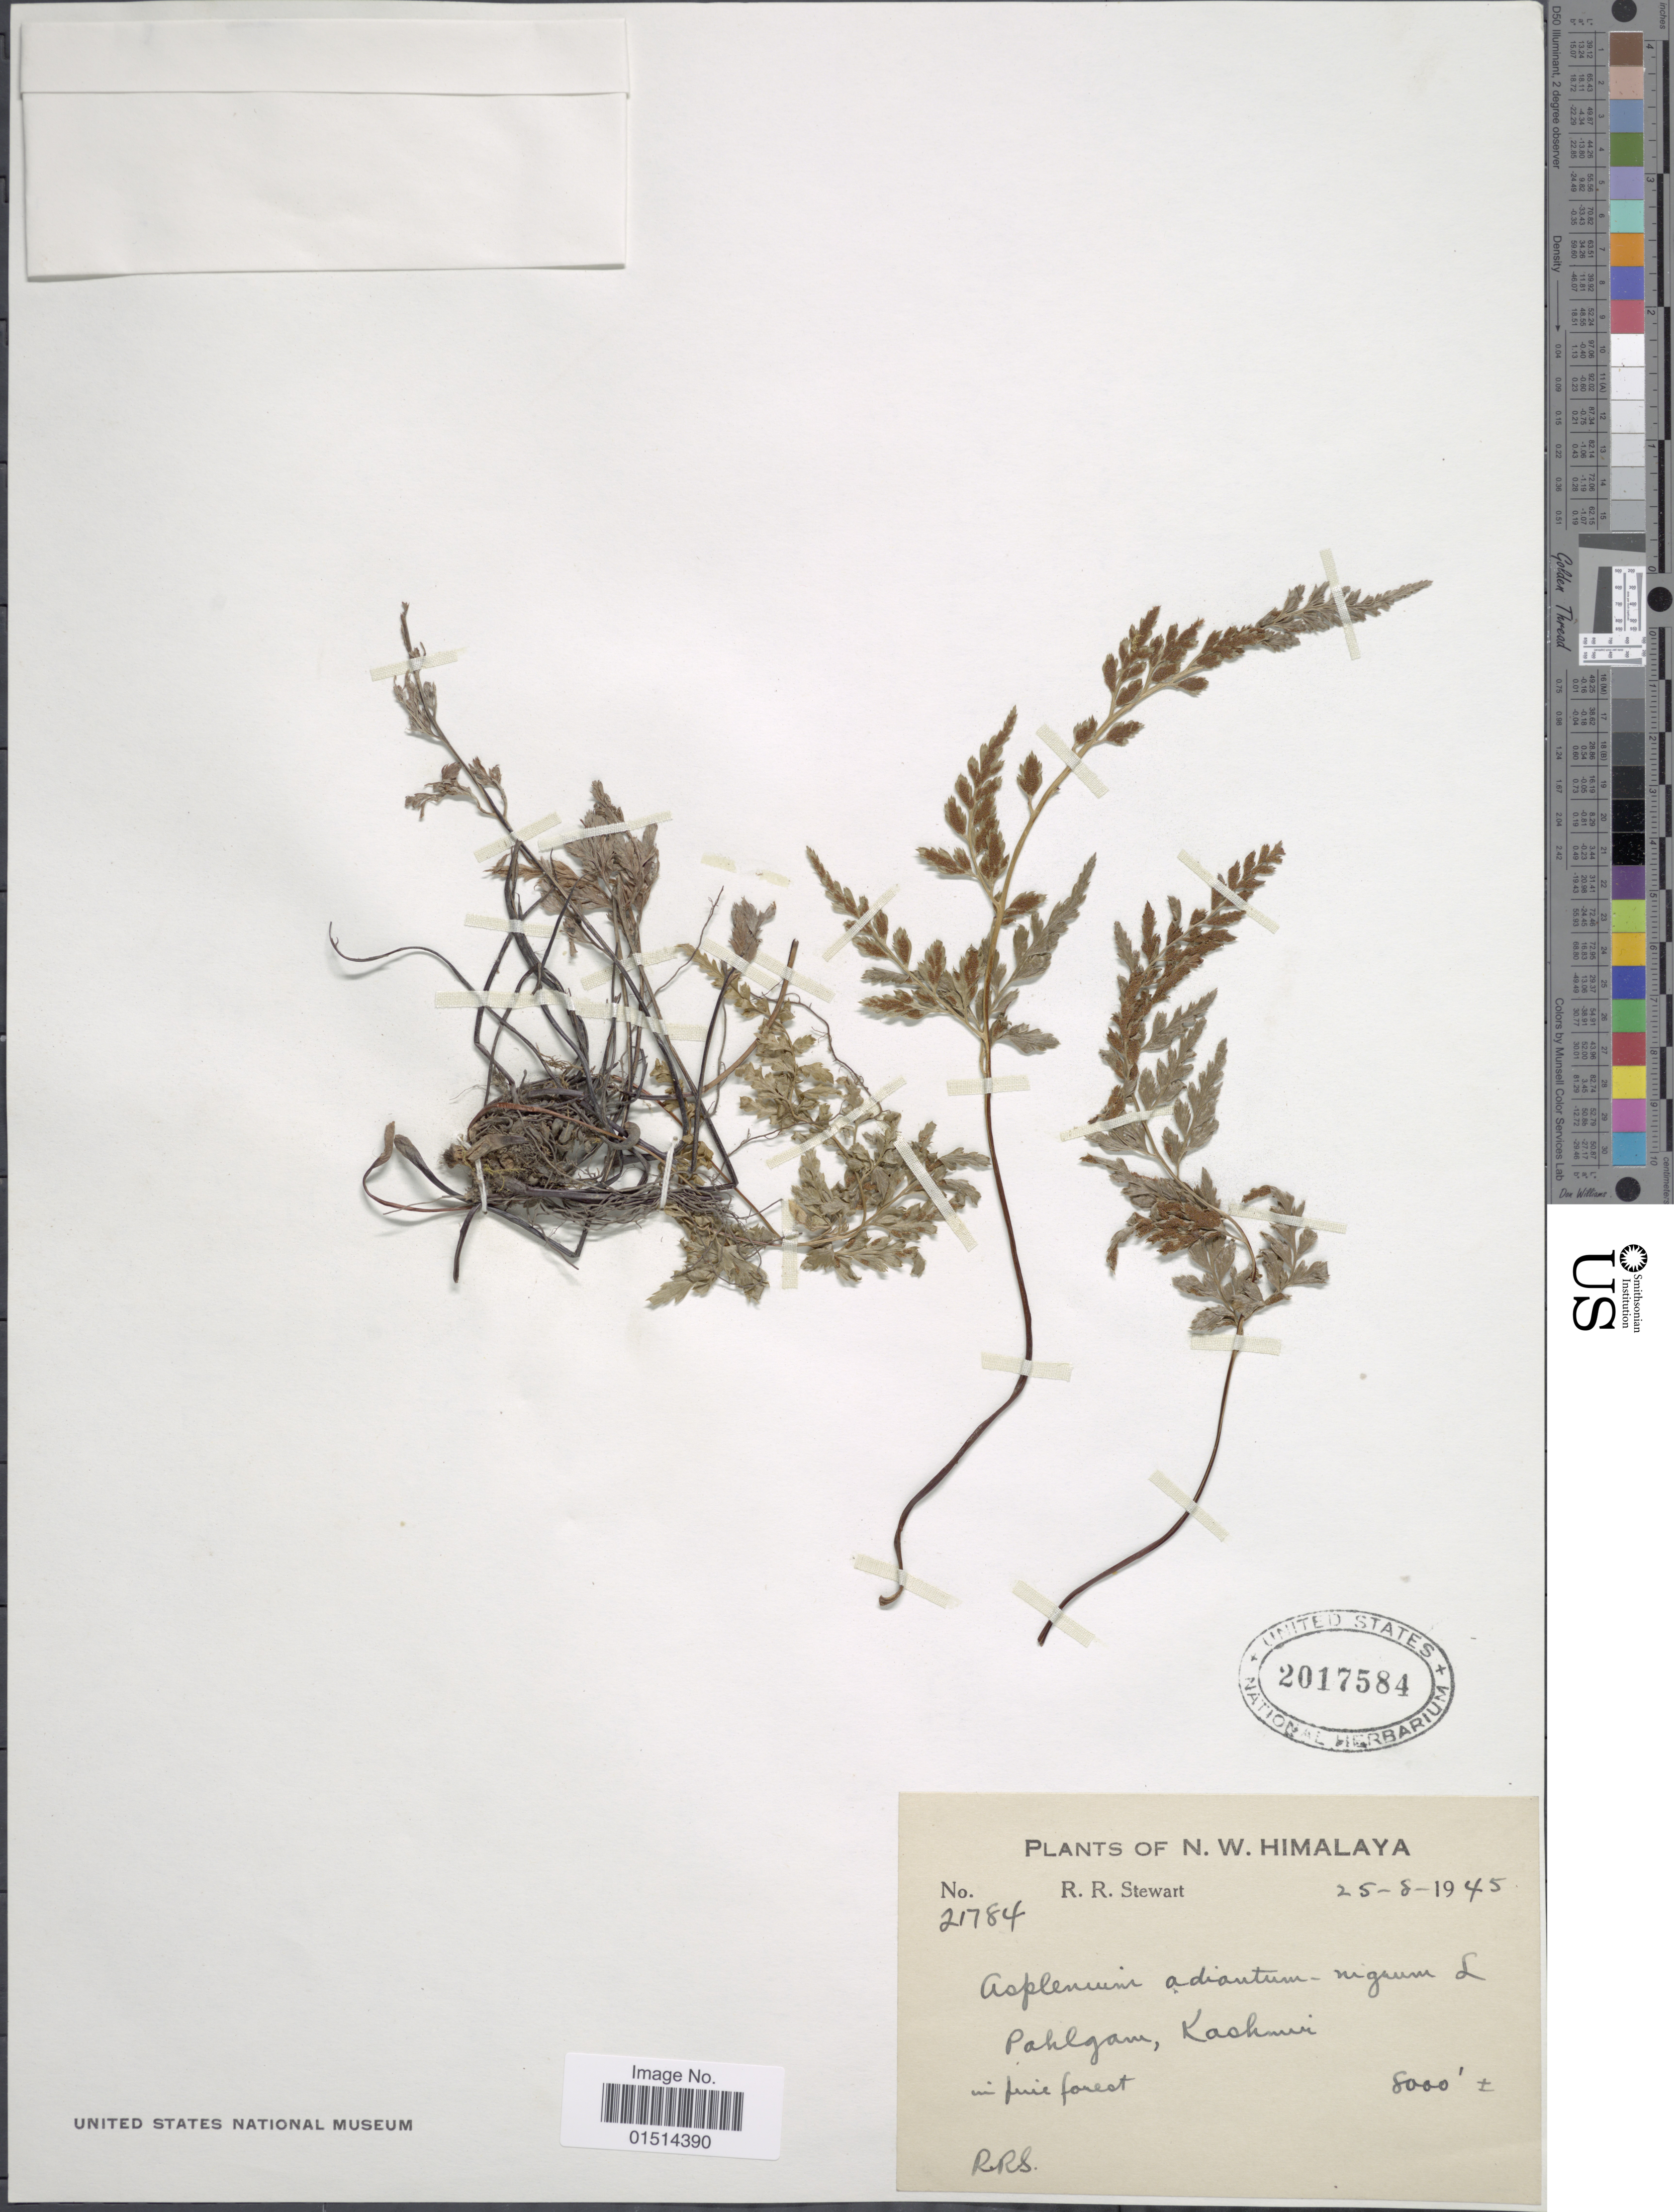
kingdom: Plantae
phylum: Tracheophyta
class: Polypodiopsida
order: Polypodiales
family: Aspleniaceae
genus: Asplenium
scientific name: Asplenium adiantum-nigrum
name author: L.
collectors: R. R. Stewart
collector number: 21784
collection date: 1945-08-28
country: India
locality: N.W. Himalaya, Pahlgam, Kashmir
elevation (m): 2438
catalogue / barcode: US 2017584